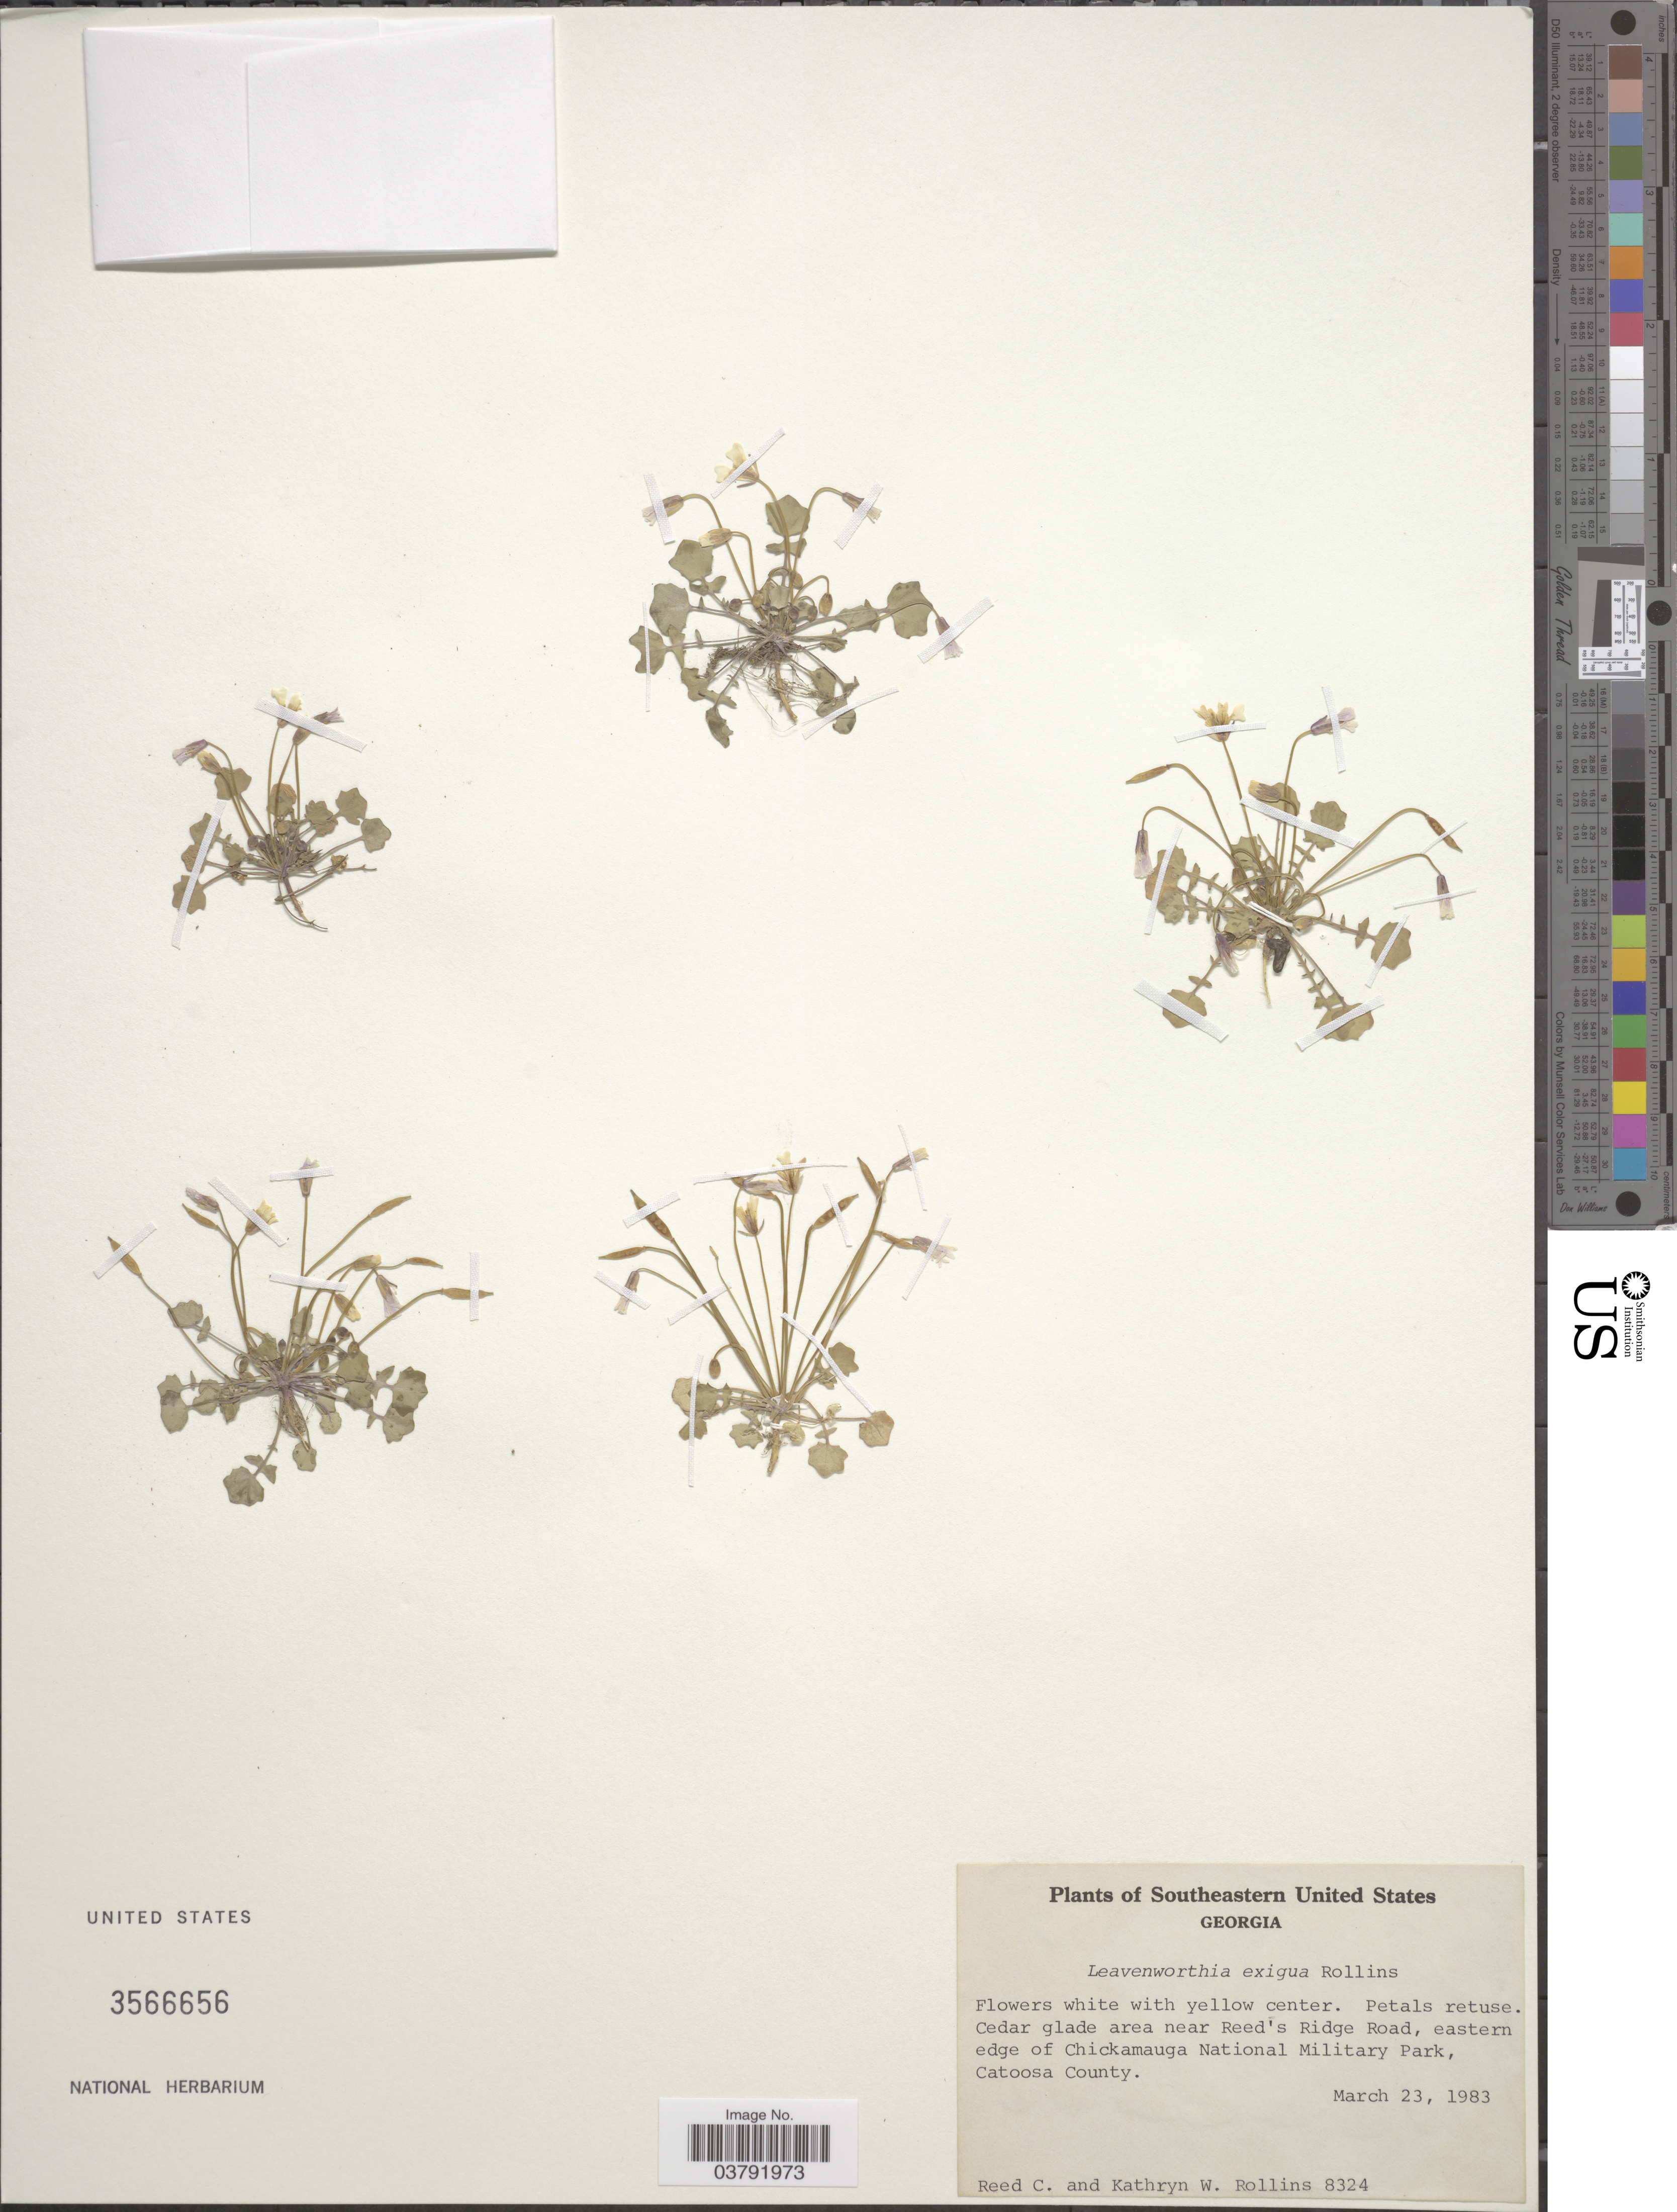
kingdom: Plantae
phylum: Tracheophyta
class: Magnoliopsida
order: Brassicales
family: Brassicaceae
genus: Leavenworthia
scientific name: Leavenworthia exigua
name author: Rollins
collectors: R. C. Rollins & K. W. Rollins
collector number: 8324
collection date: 1983-03-23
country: United States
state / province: Georgia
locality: Southeastern United States. Cedar glade area near Reed's Ridge Road, eastern edge of Chickamauga National Military Park, Catoosa County.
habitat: cedar glade area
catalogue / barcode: US 3566656